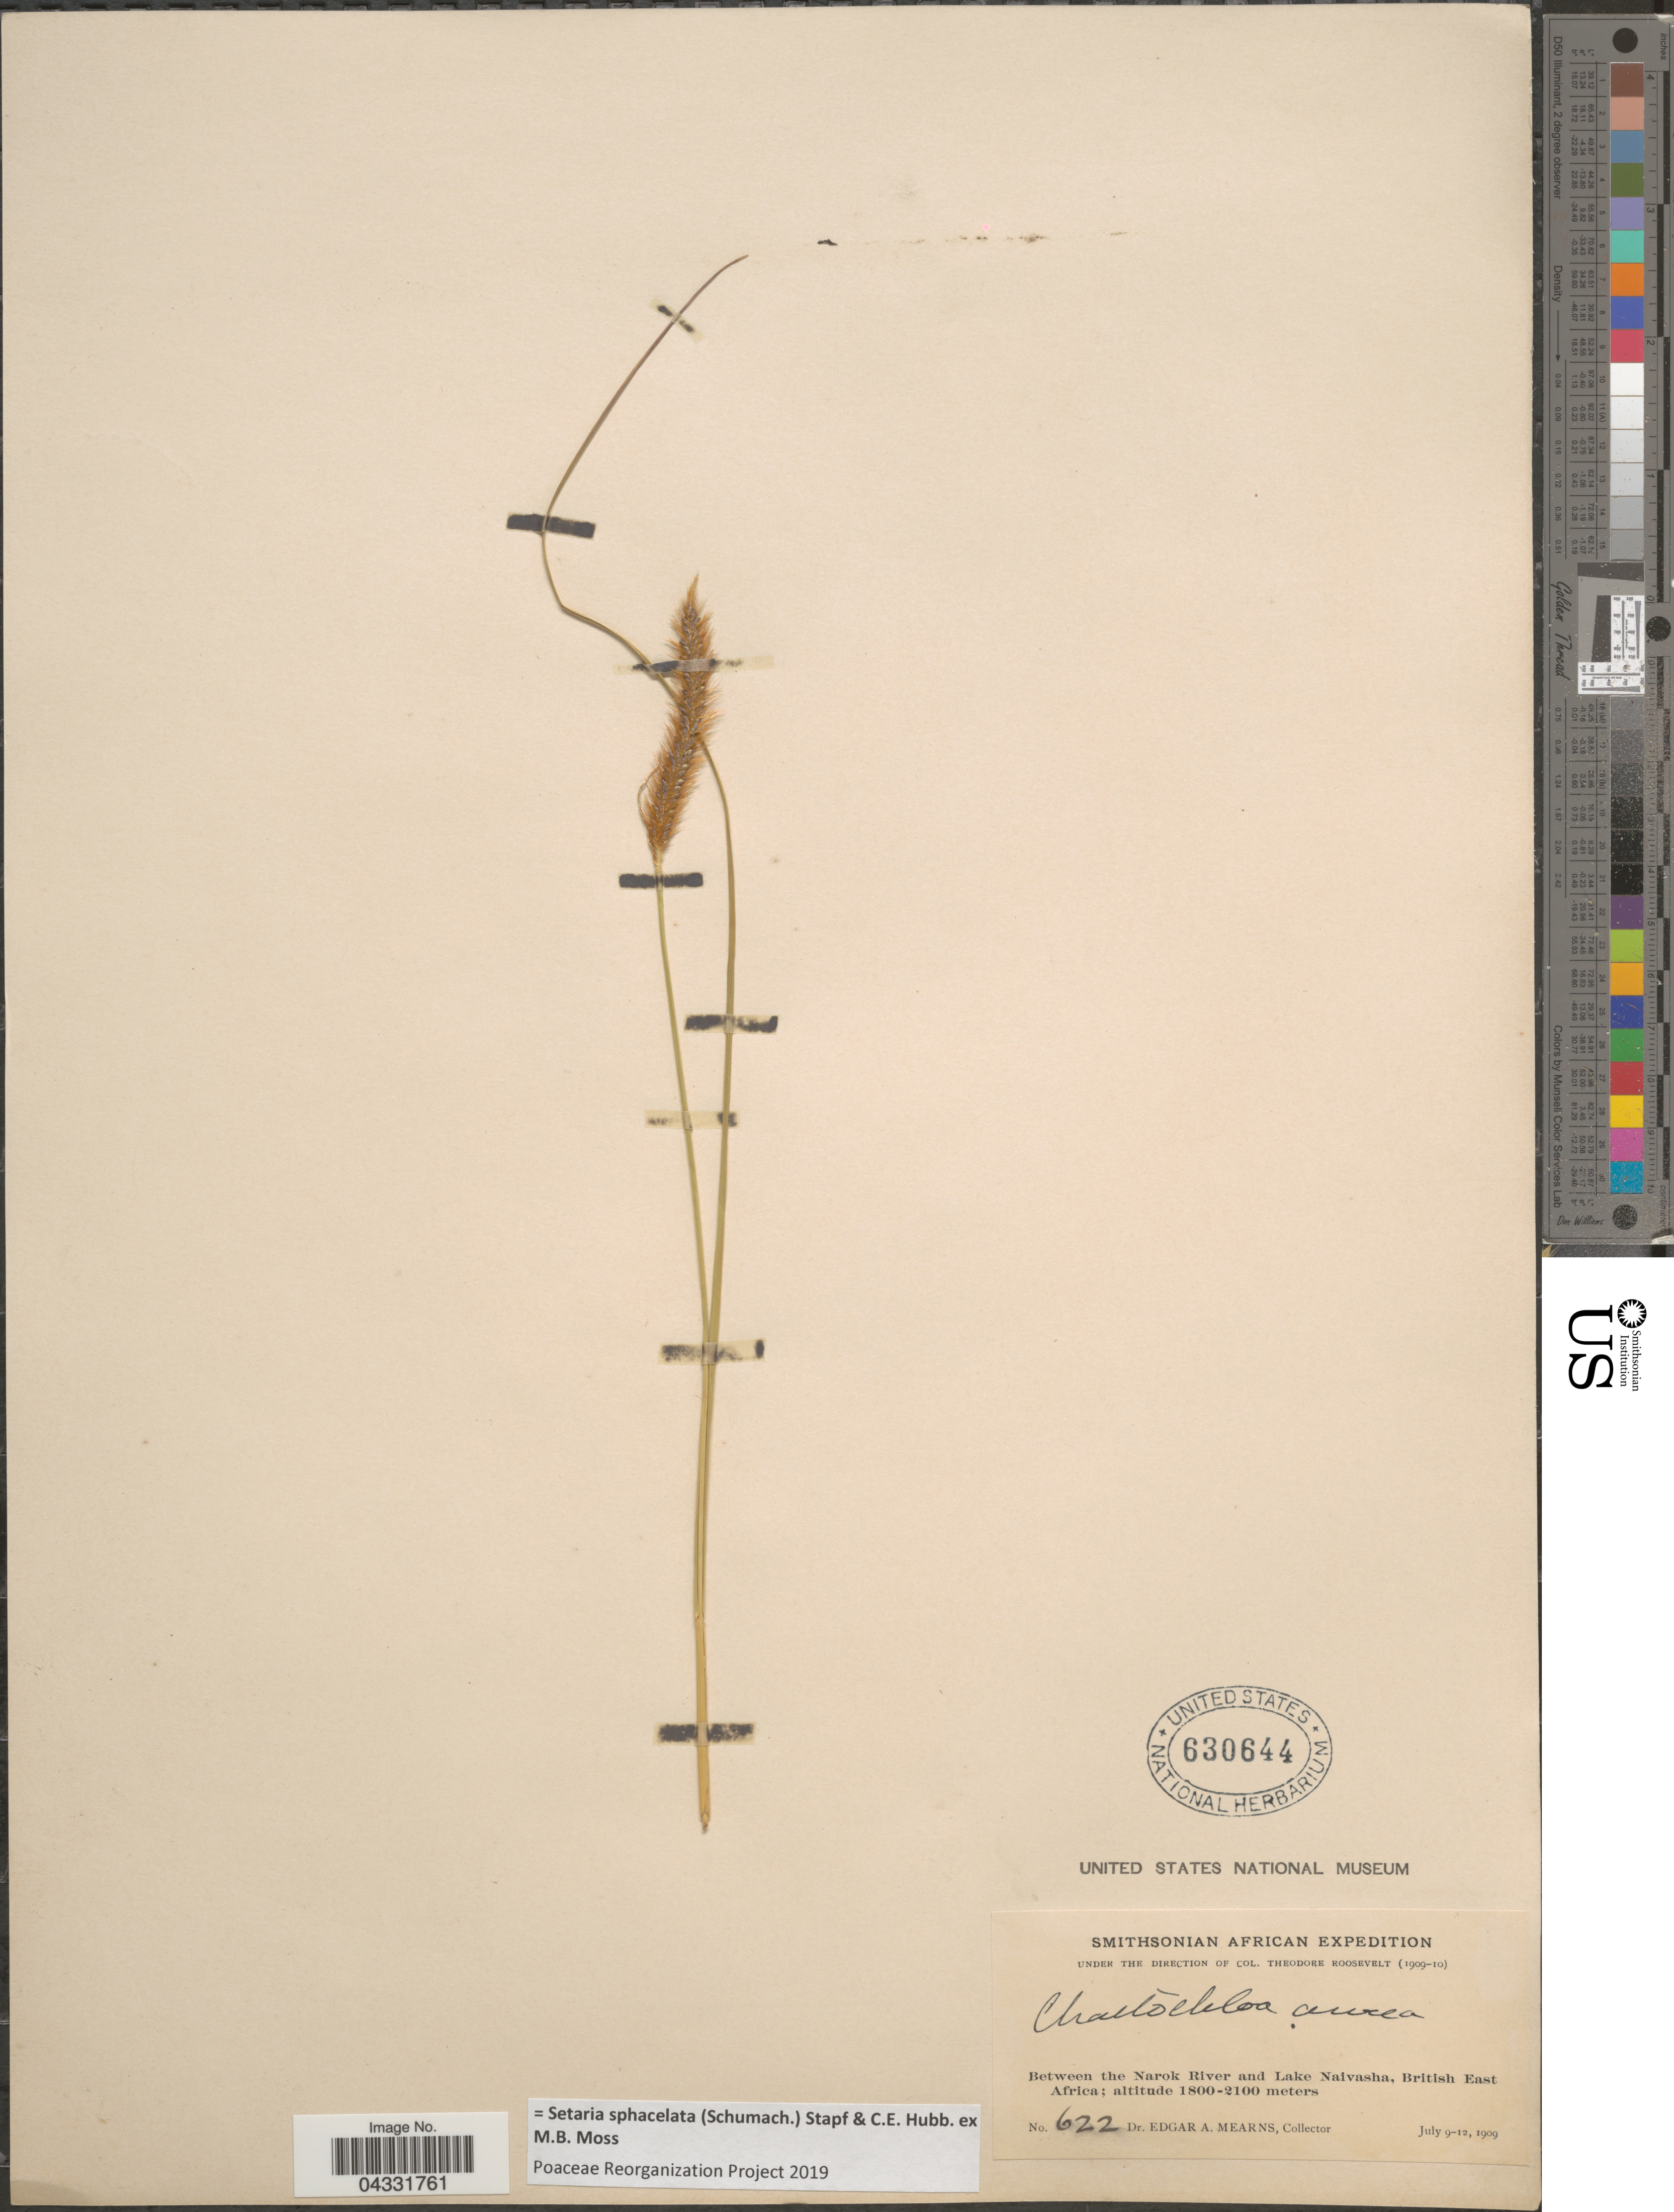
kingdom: Plantae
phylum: Tracheophyta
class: Liliopsida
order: Poales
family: Poaceae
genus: Setaria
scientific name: Setaria sphacelata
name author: (Schumach.) Stapf & Hubb. ex Moss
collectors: E. A. Mearns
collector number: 622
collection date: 1909-07-09/1909-07-12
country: Kenya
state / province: Narok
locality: Smithsonian African Expedition. Between the Narok River and Lake Naivasha, British East Africa.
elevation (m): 1800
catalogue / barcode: US 630644